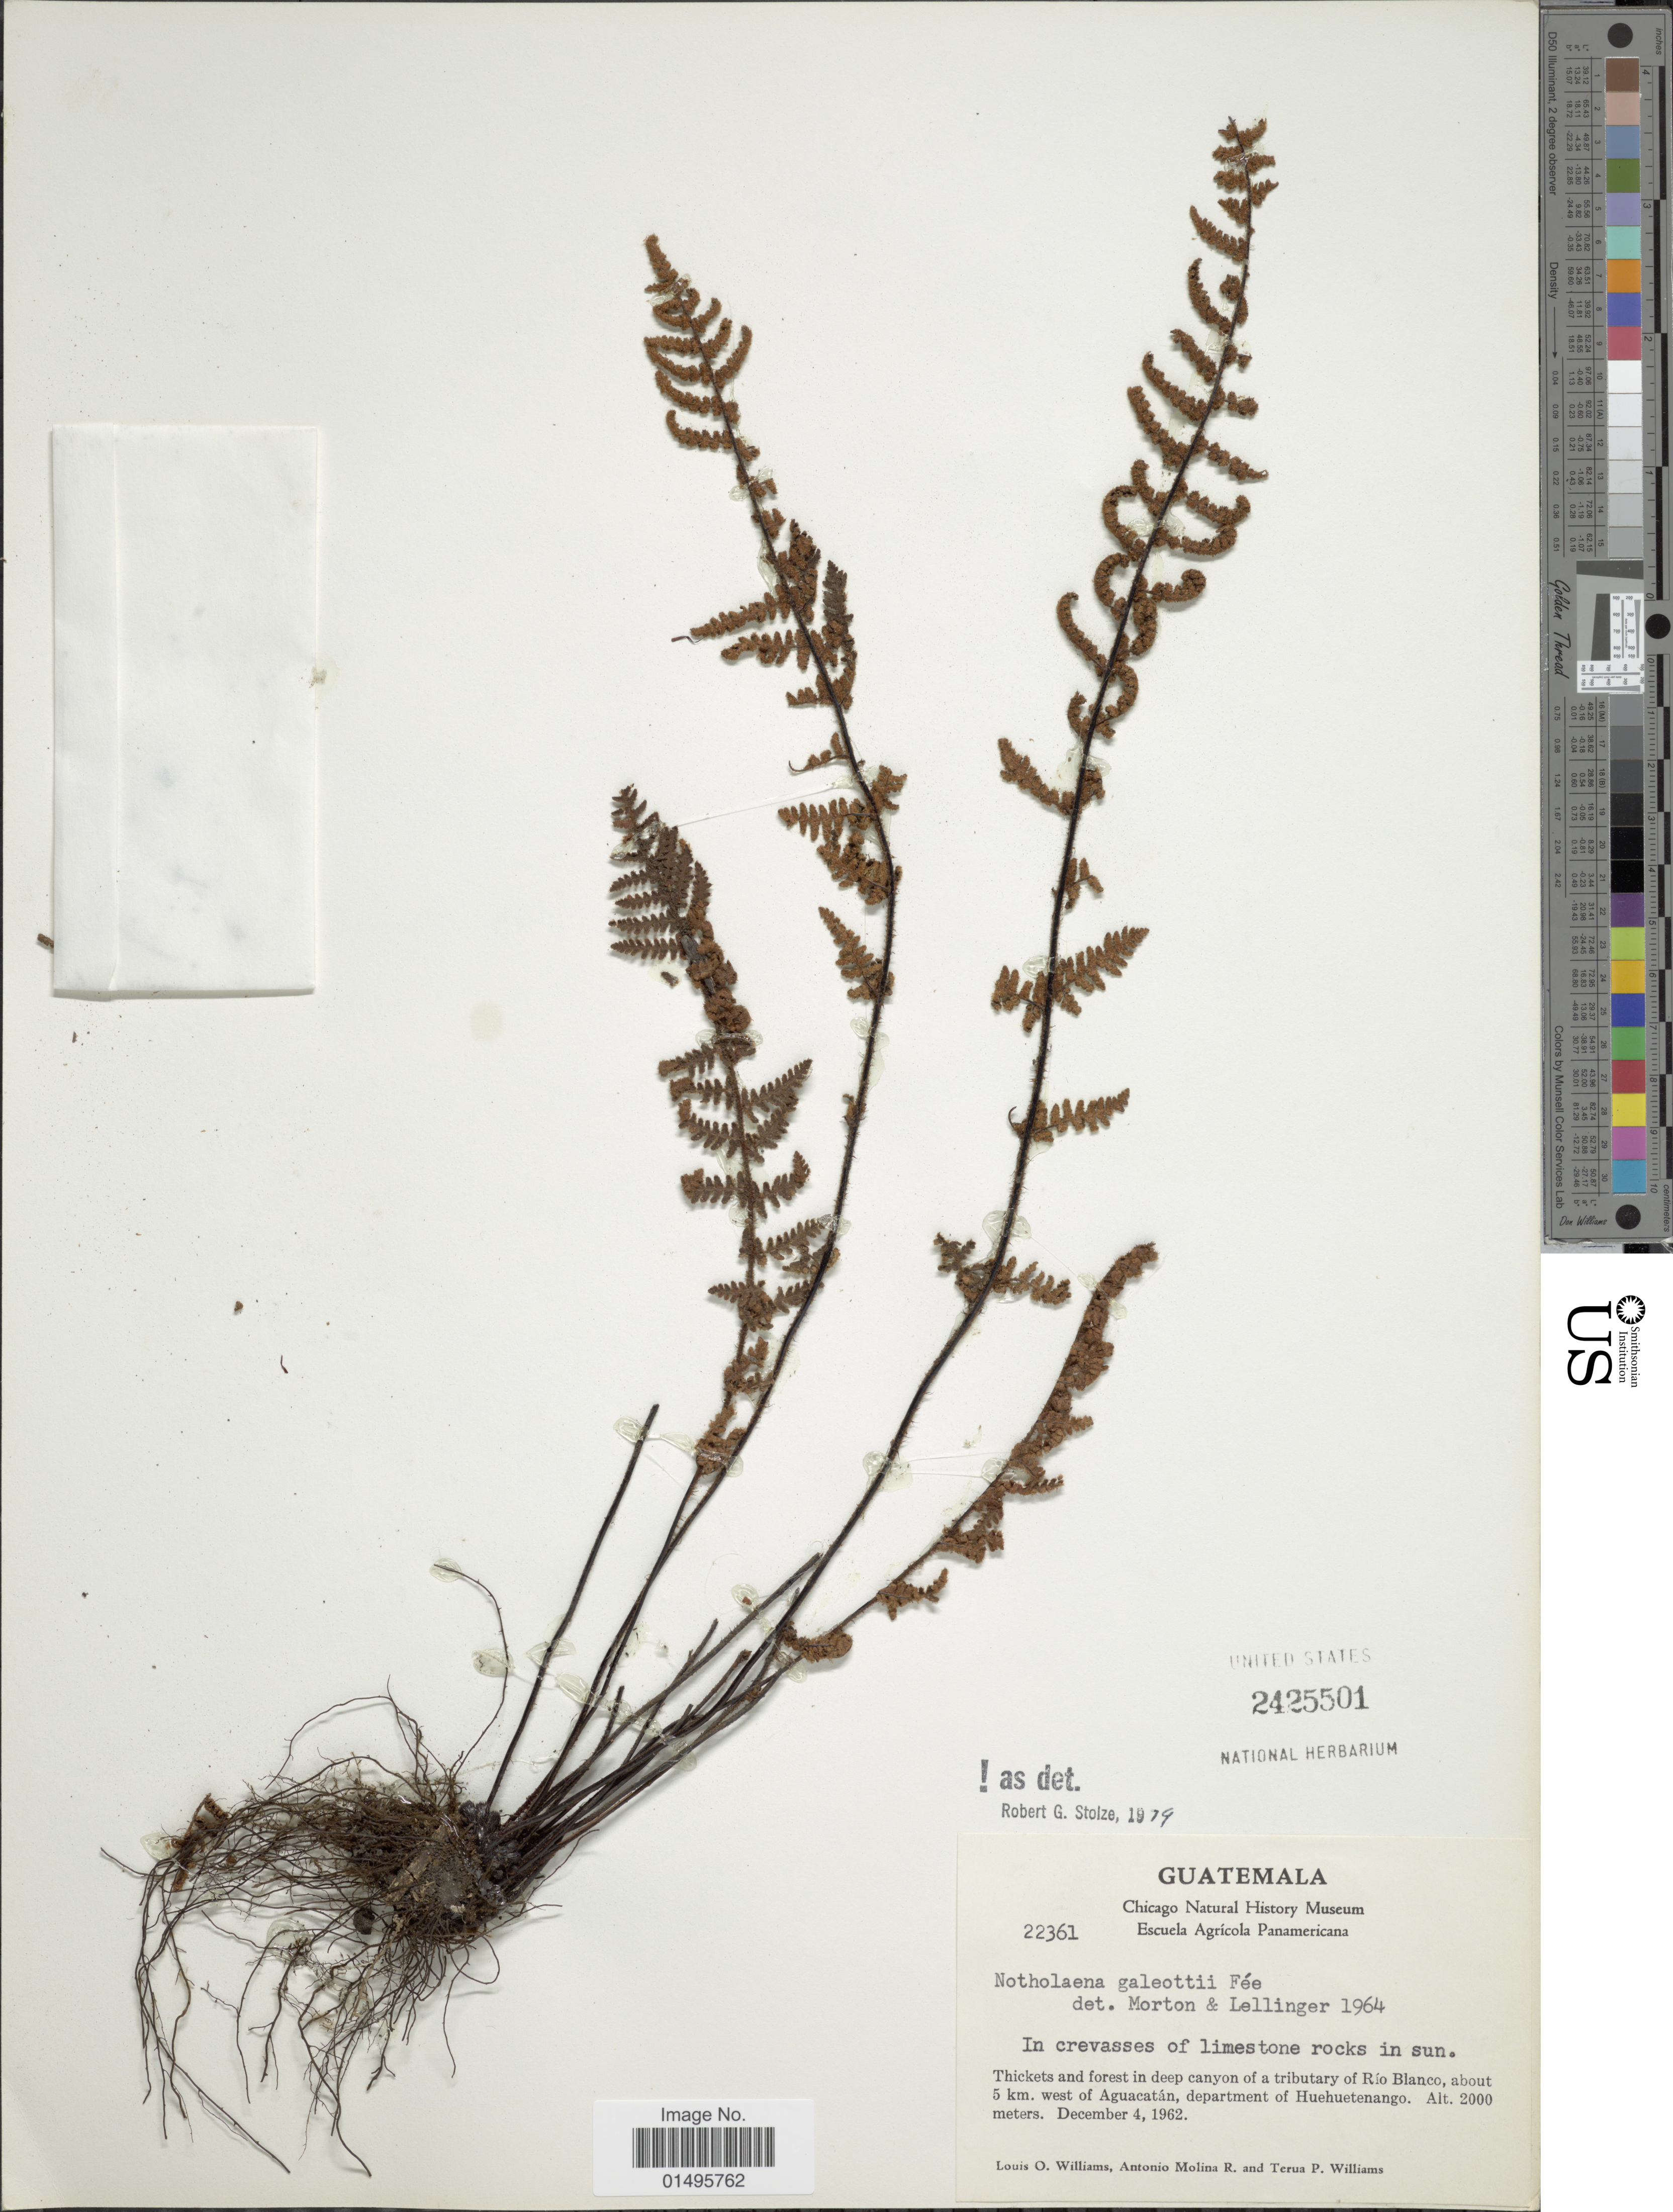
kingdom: Plantae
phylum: Tracheophyta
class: Polypodiopsida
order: Polypodiales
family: Pteridaceae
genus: Notholaena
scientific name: Notholaena galeottii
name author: Fée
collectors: L. O. Williams, A. R. Molina & T. P. Williams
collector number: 22361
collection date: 1962-12-04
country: Guatemala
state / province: Huehuetenango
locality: Thickets and forest in deep canyon of a tributary of Rio Blanco, about 5 km. west of Aguacatan, department of Huehuetenango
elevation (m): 2000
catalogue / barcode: US 2425501